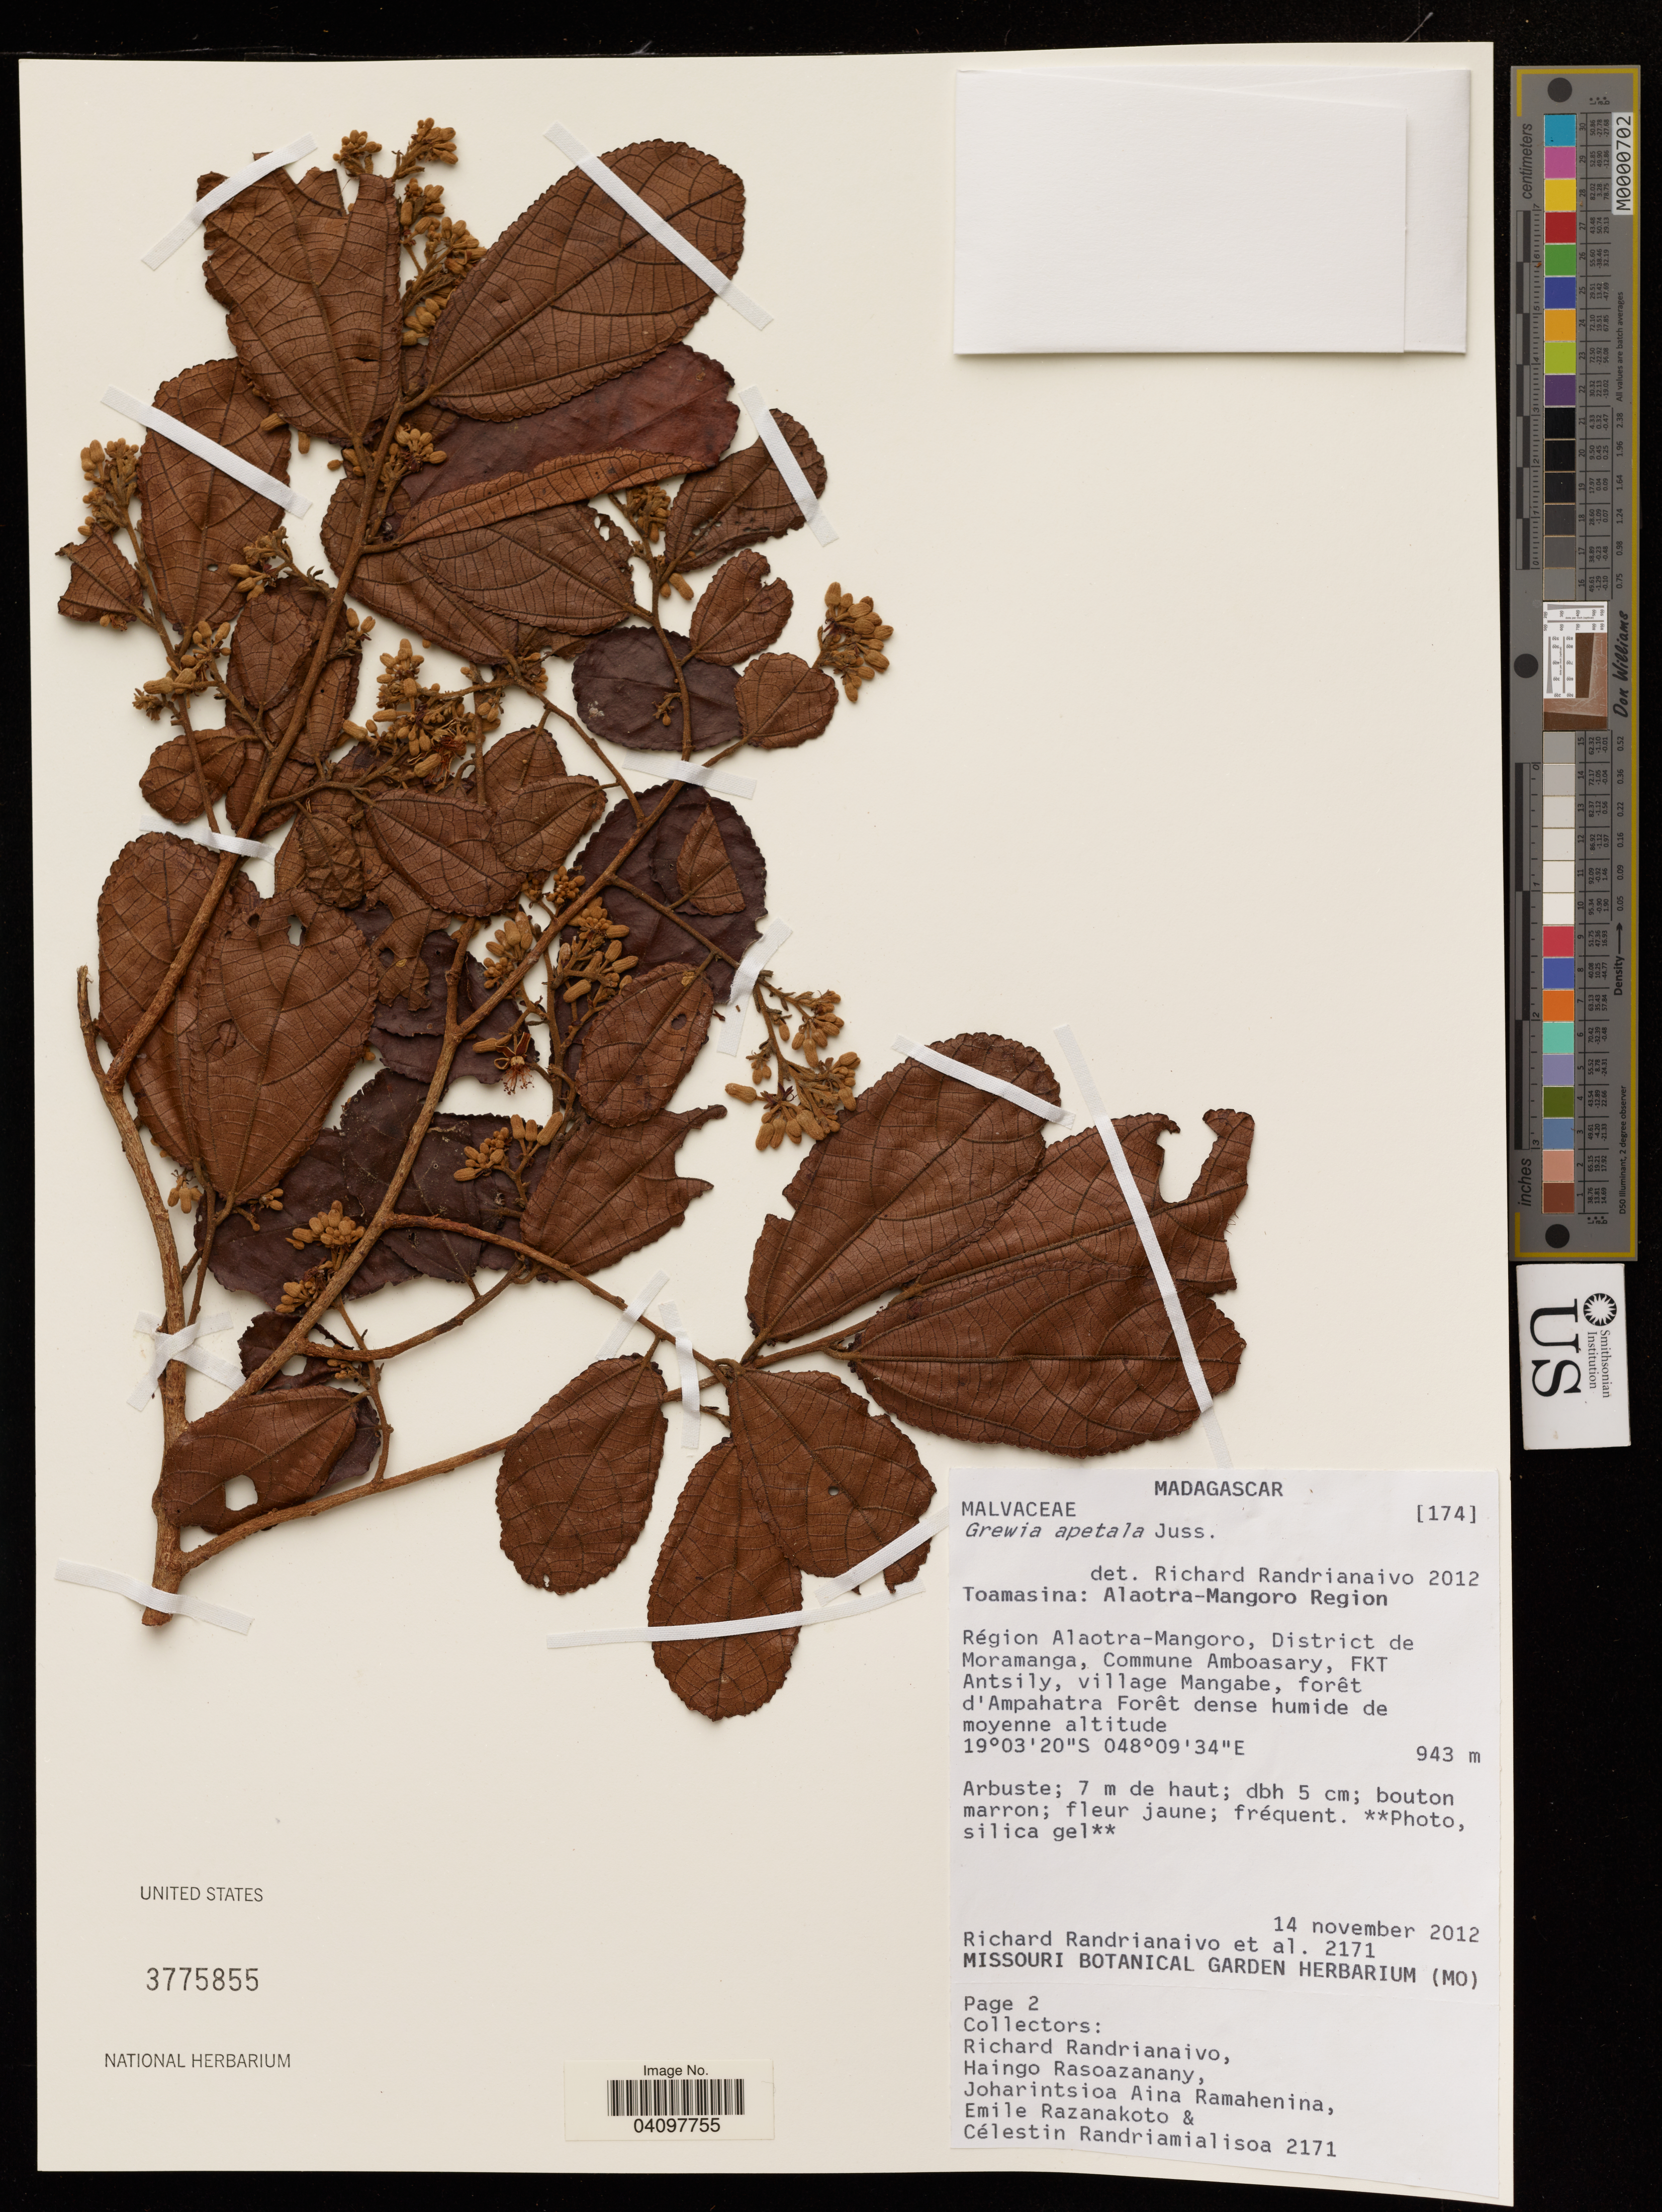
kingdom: Plantae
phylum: Tracheophyta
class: Magnoliopsida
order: Malvales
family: Malvaceae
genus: Grewia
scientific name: Grewia apetala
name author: Juss.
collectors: R. Randrianaivo & et al.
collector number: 2171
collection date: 2012-11-14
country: Madagascar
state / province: Toamasina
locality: Alaotra-Mangoro Region, Région Alaotra-Mangoro, District de Moramanga, Commune Amboasary, FKT Antsily, village Mangabe, forêt d'Ampahatra Forêt dense humide de moyenne.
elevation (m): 943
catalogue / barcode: US 3775855